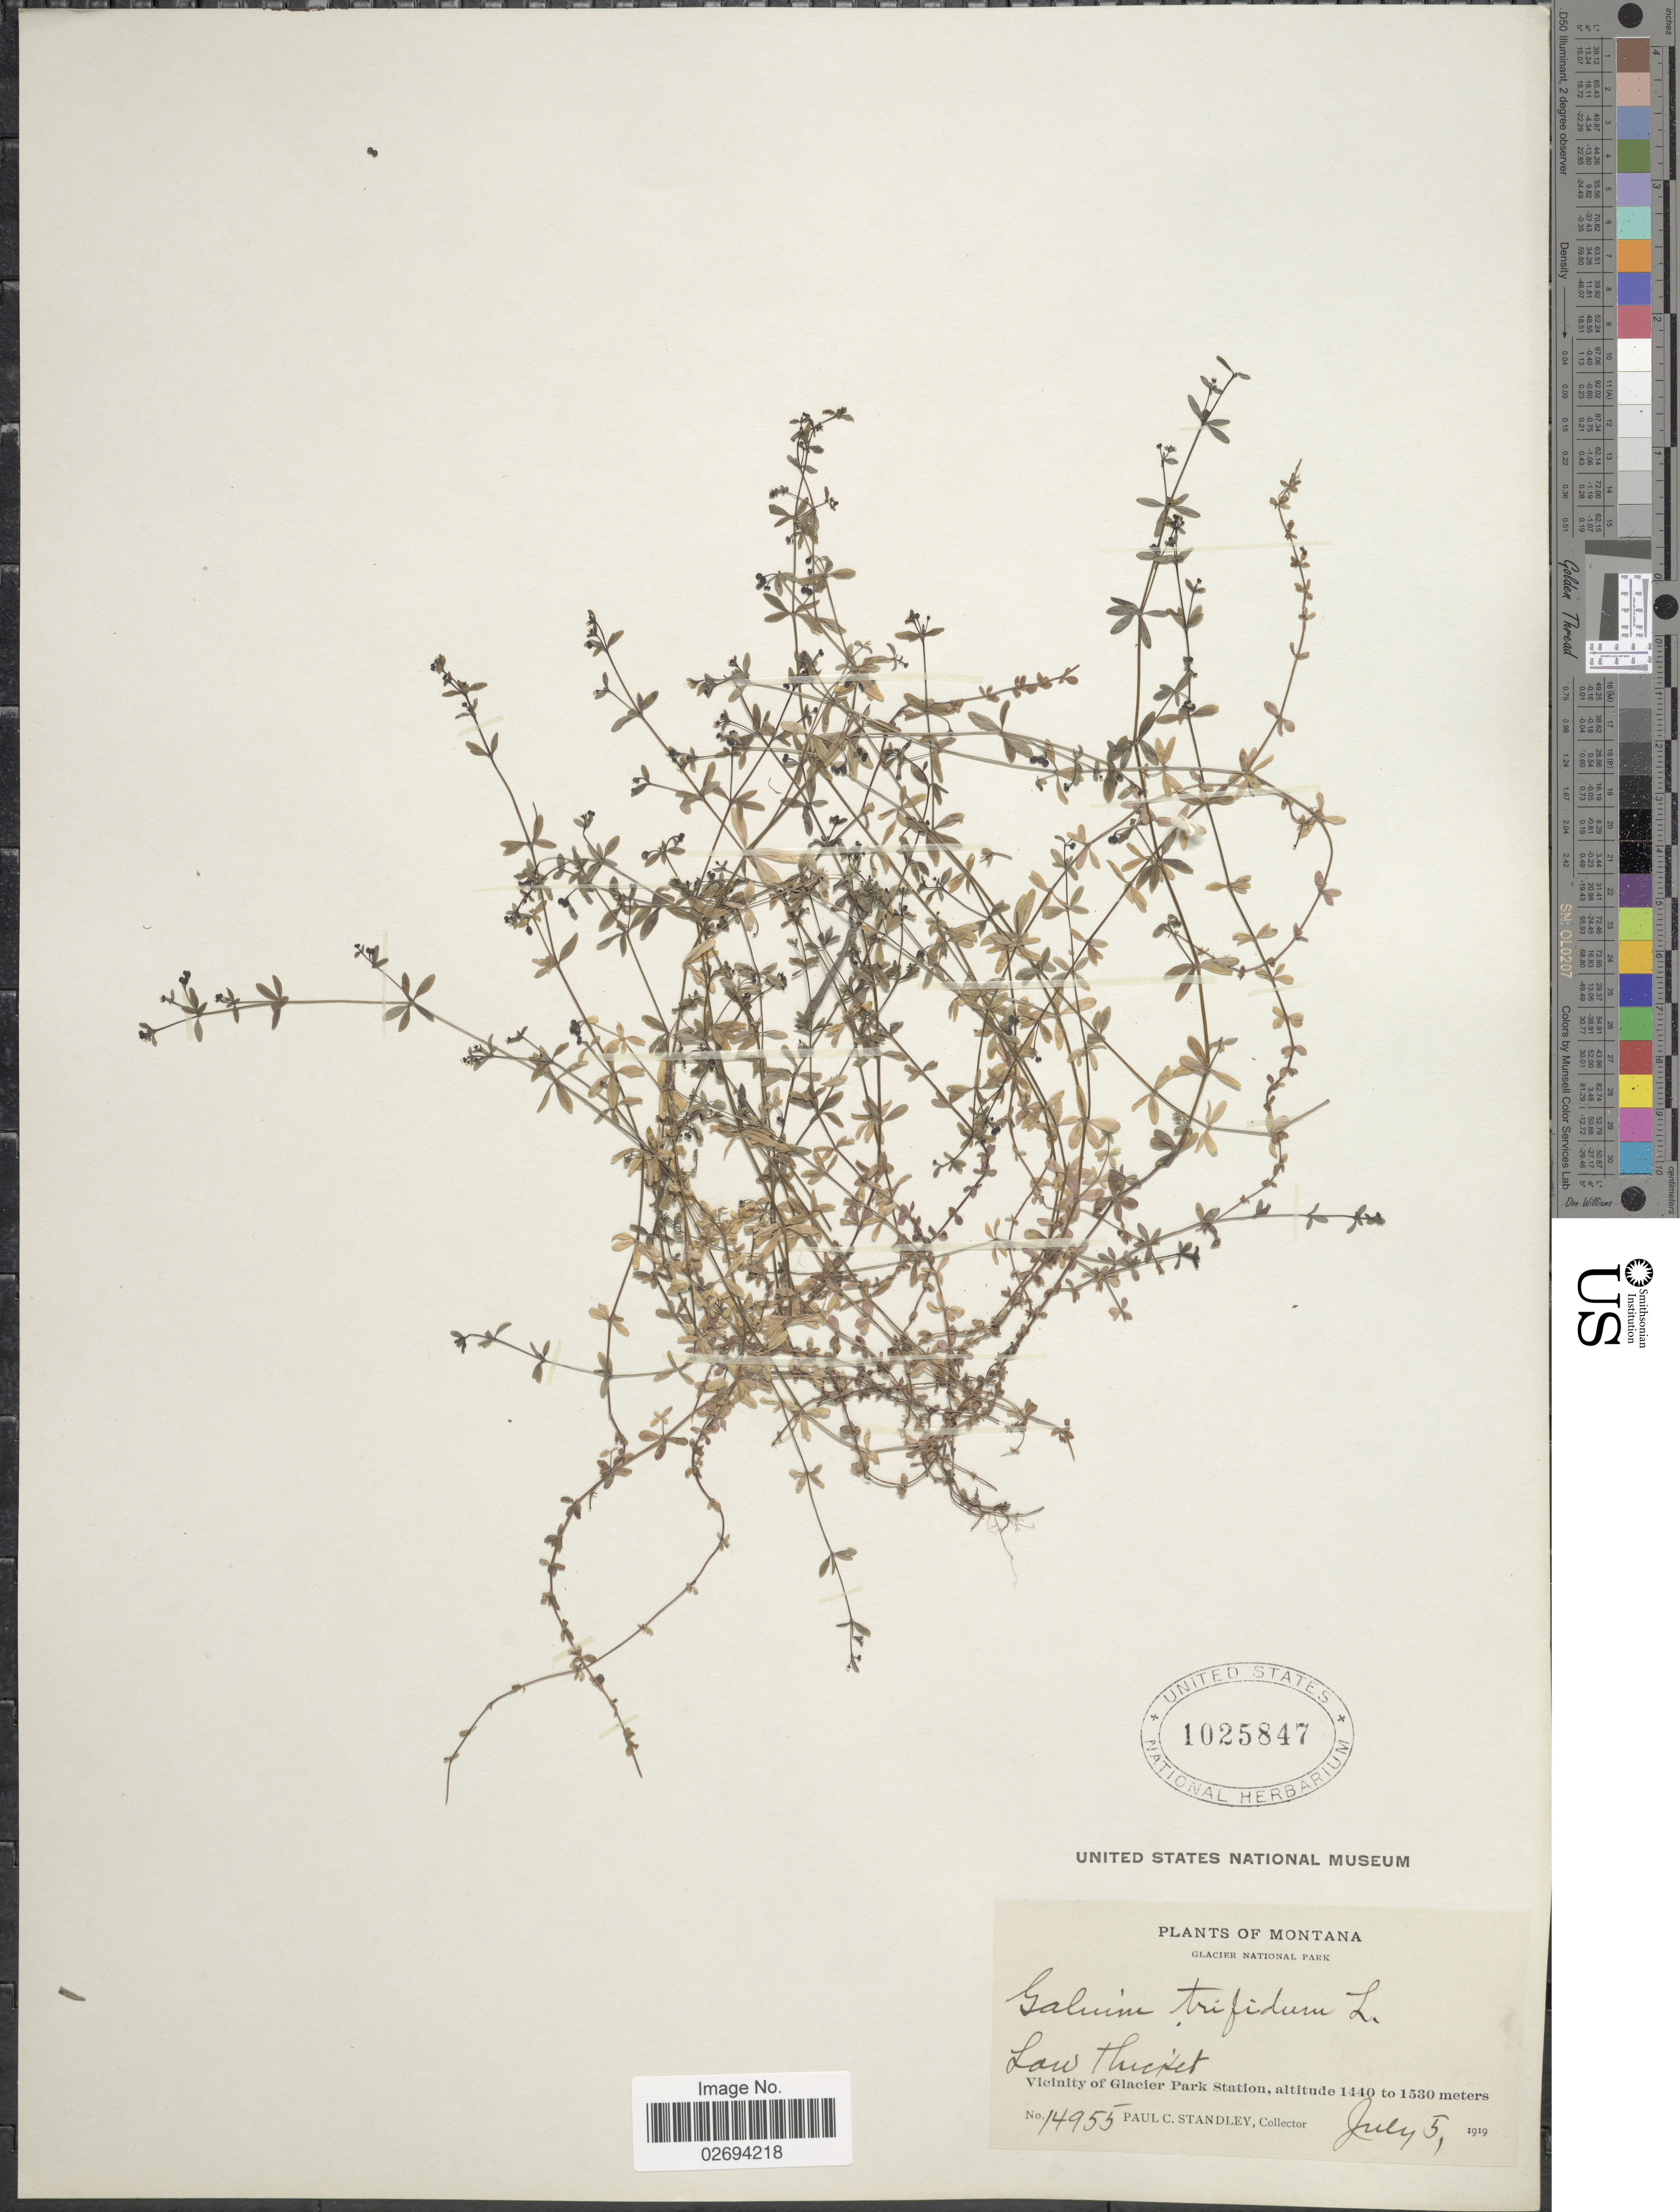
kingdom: Plantae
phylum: Tracheophyta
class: Magnoliopsida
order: Gentianales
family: Rubiaceae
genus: Galium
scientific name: Galium trifidum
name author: L.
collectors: P. C. Standley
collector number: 14955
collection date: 1919-07-05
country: United States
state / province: Montana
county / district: Glacier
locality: Glacier National Park, Vicinity of Glacier Park Station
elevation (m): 1440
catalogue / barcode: US 1025847